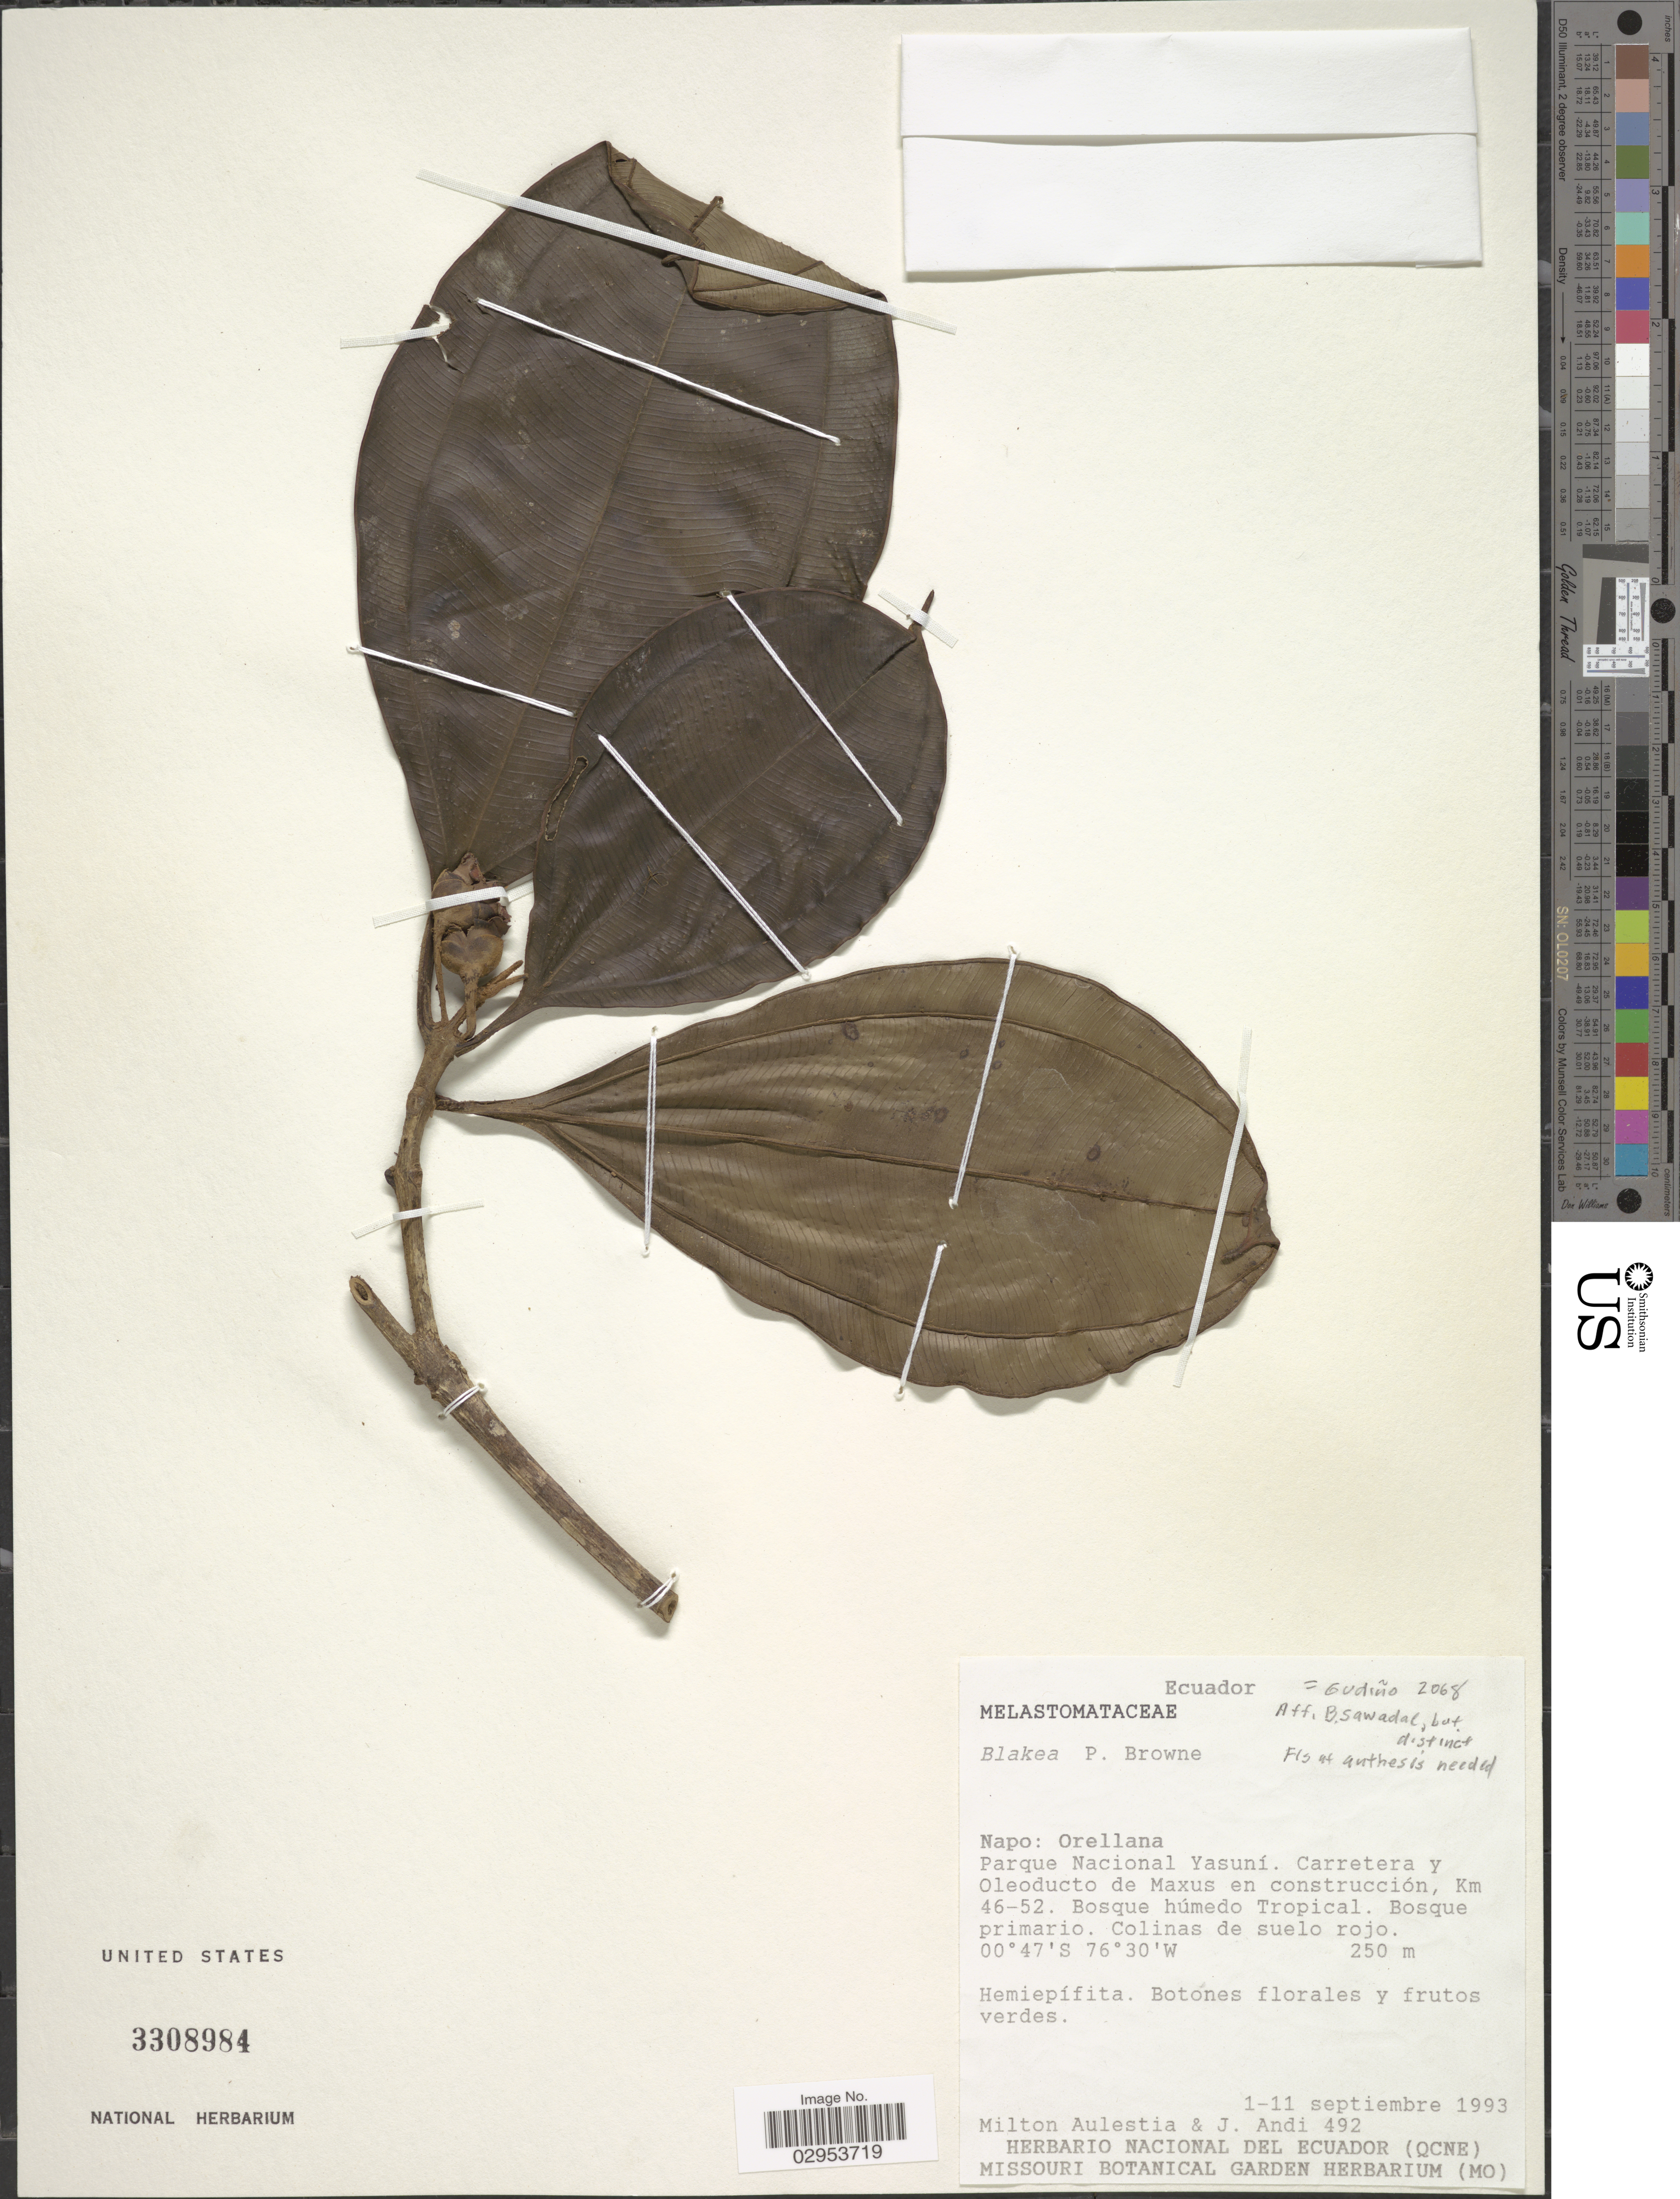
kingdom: Plantae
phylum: Tracheophyta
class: Magnoliopsida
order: Myrtales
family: Melastomataceae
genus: Blakea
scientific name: Blakea sp.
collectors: M. Aulestia & J. Andi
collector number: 492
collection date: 1993-09-01/1993-09-11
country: Ecuador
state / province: Napo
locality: Napo: Orellana. Parque Nacional Yasuní. Carretera y oleoducto de Maxus en construcción, Km 46-52. Bosque húmedo Tropical. Colinas de suelos rojo.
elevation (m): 250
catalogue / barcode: US 3308984